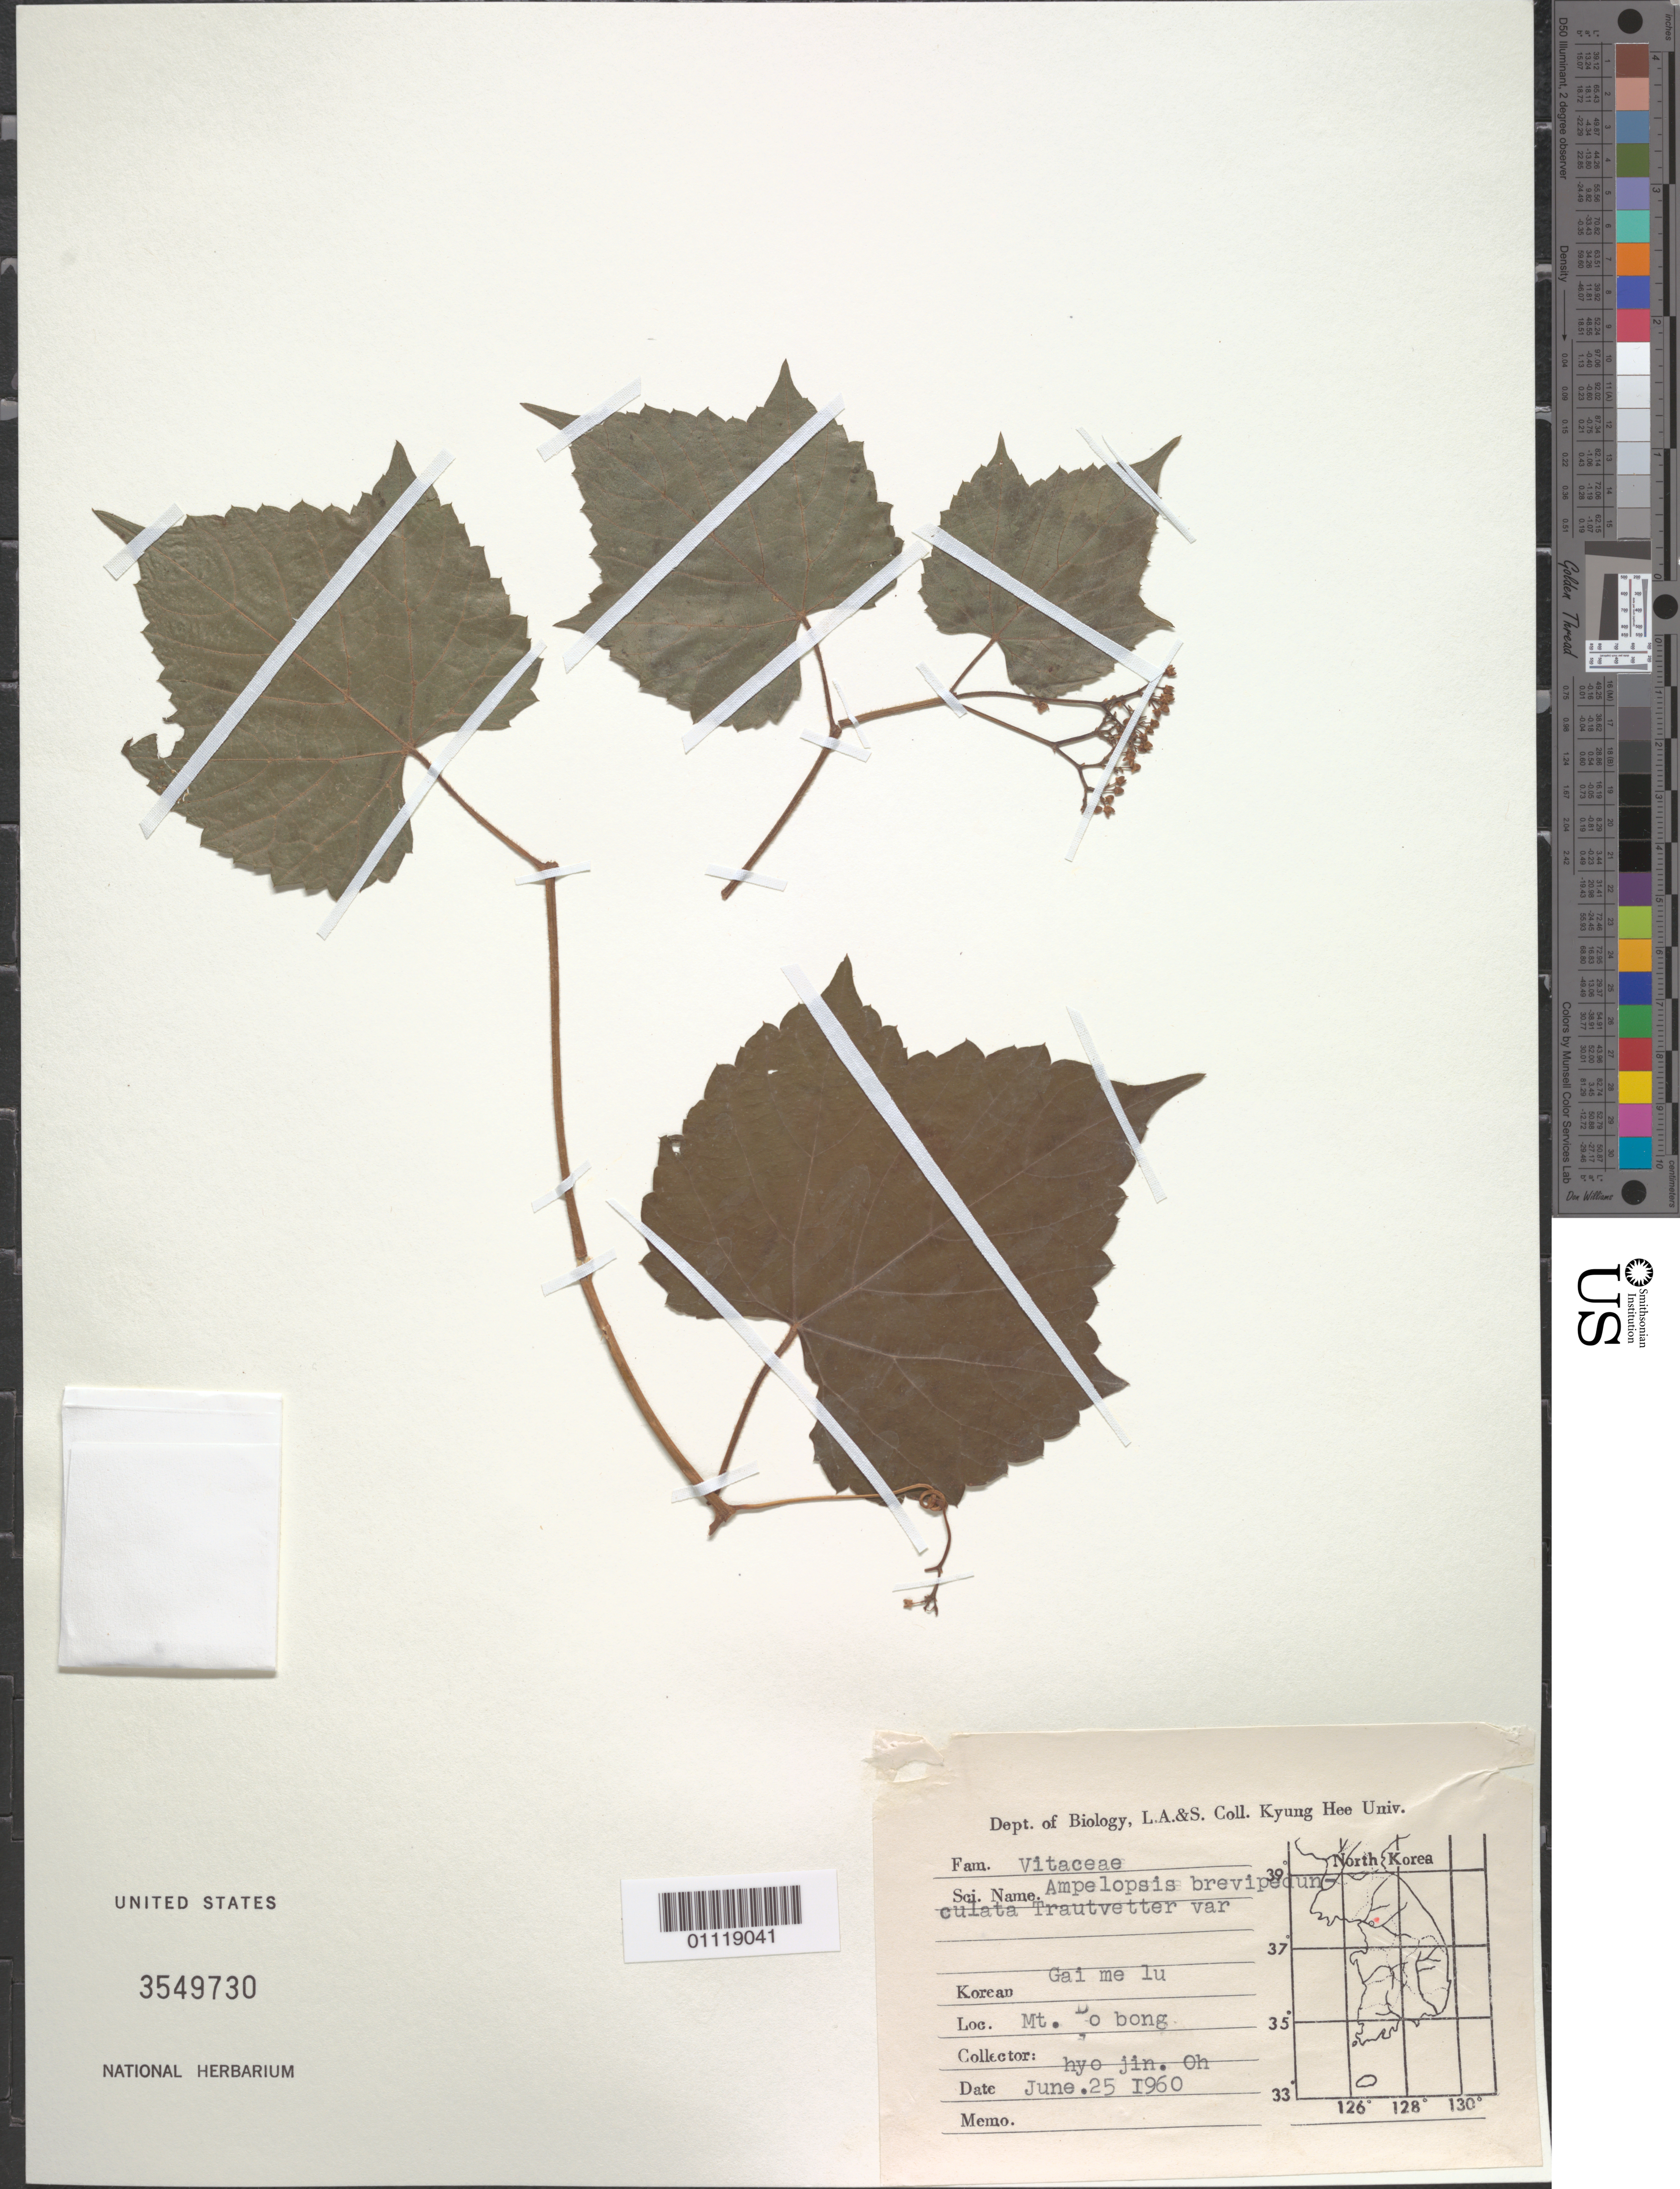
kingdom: Plantae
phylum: Tracheophyta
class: Magnoliopsida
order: Vitales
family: Vitaceae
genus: Ampelopsis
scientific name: Ampelopsis brevipedunculata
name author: (Maxim.) Trautv.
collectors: J. Oh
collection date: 1960-06-25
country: North Korea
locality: Dobong Mt.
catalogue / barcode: US 3549730